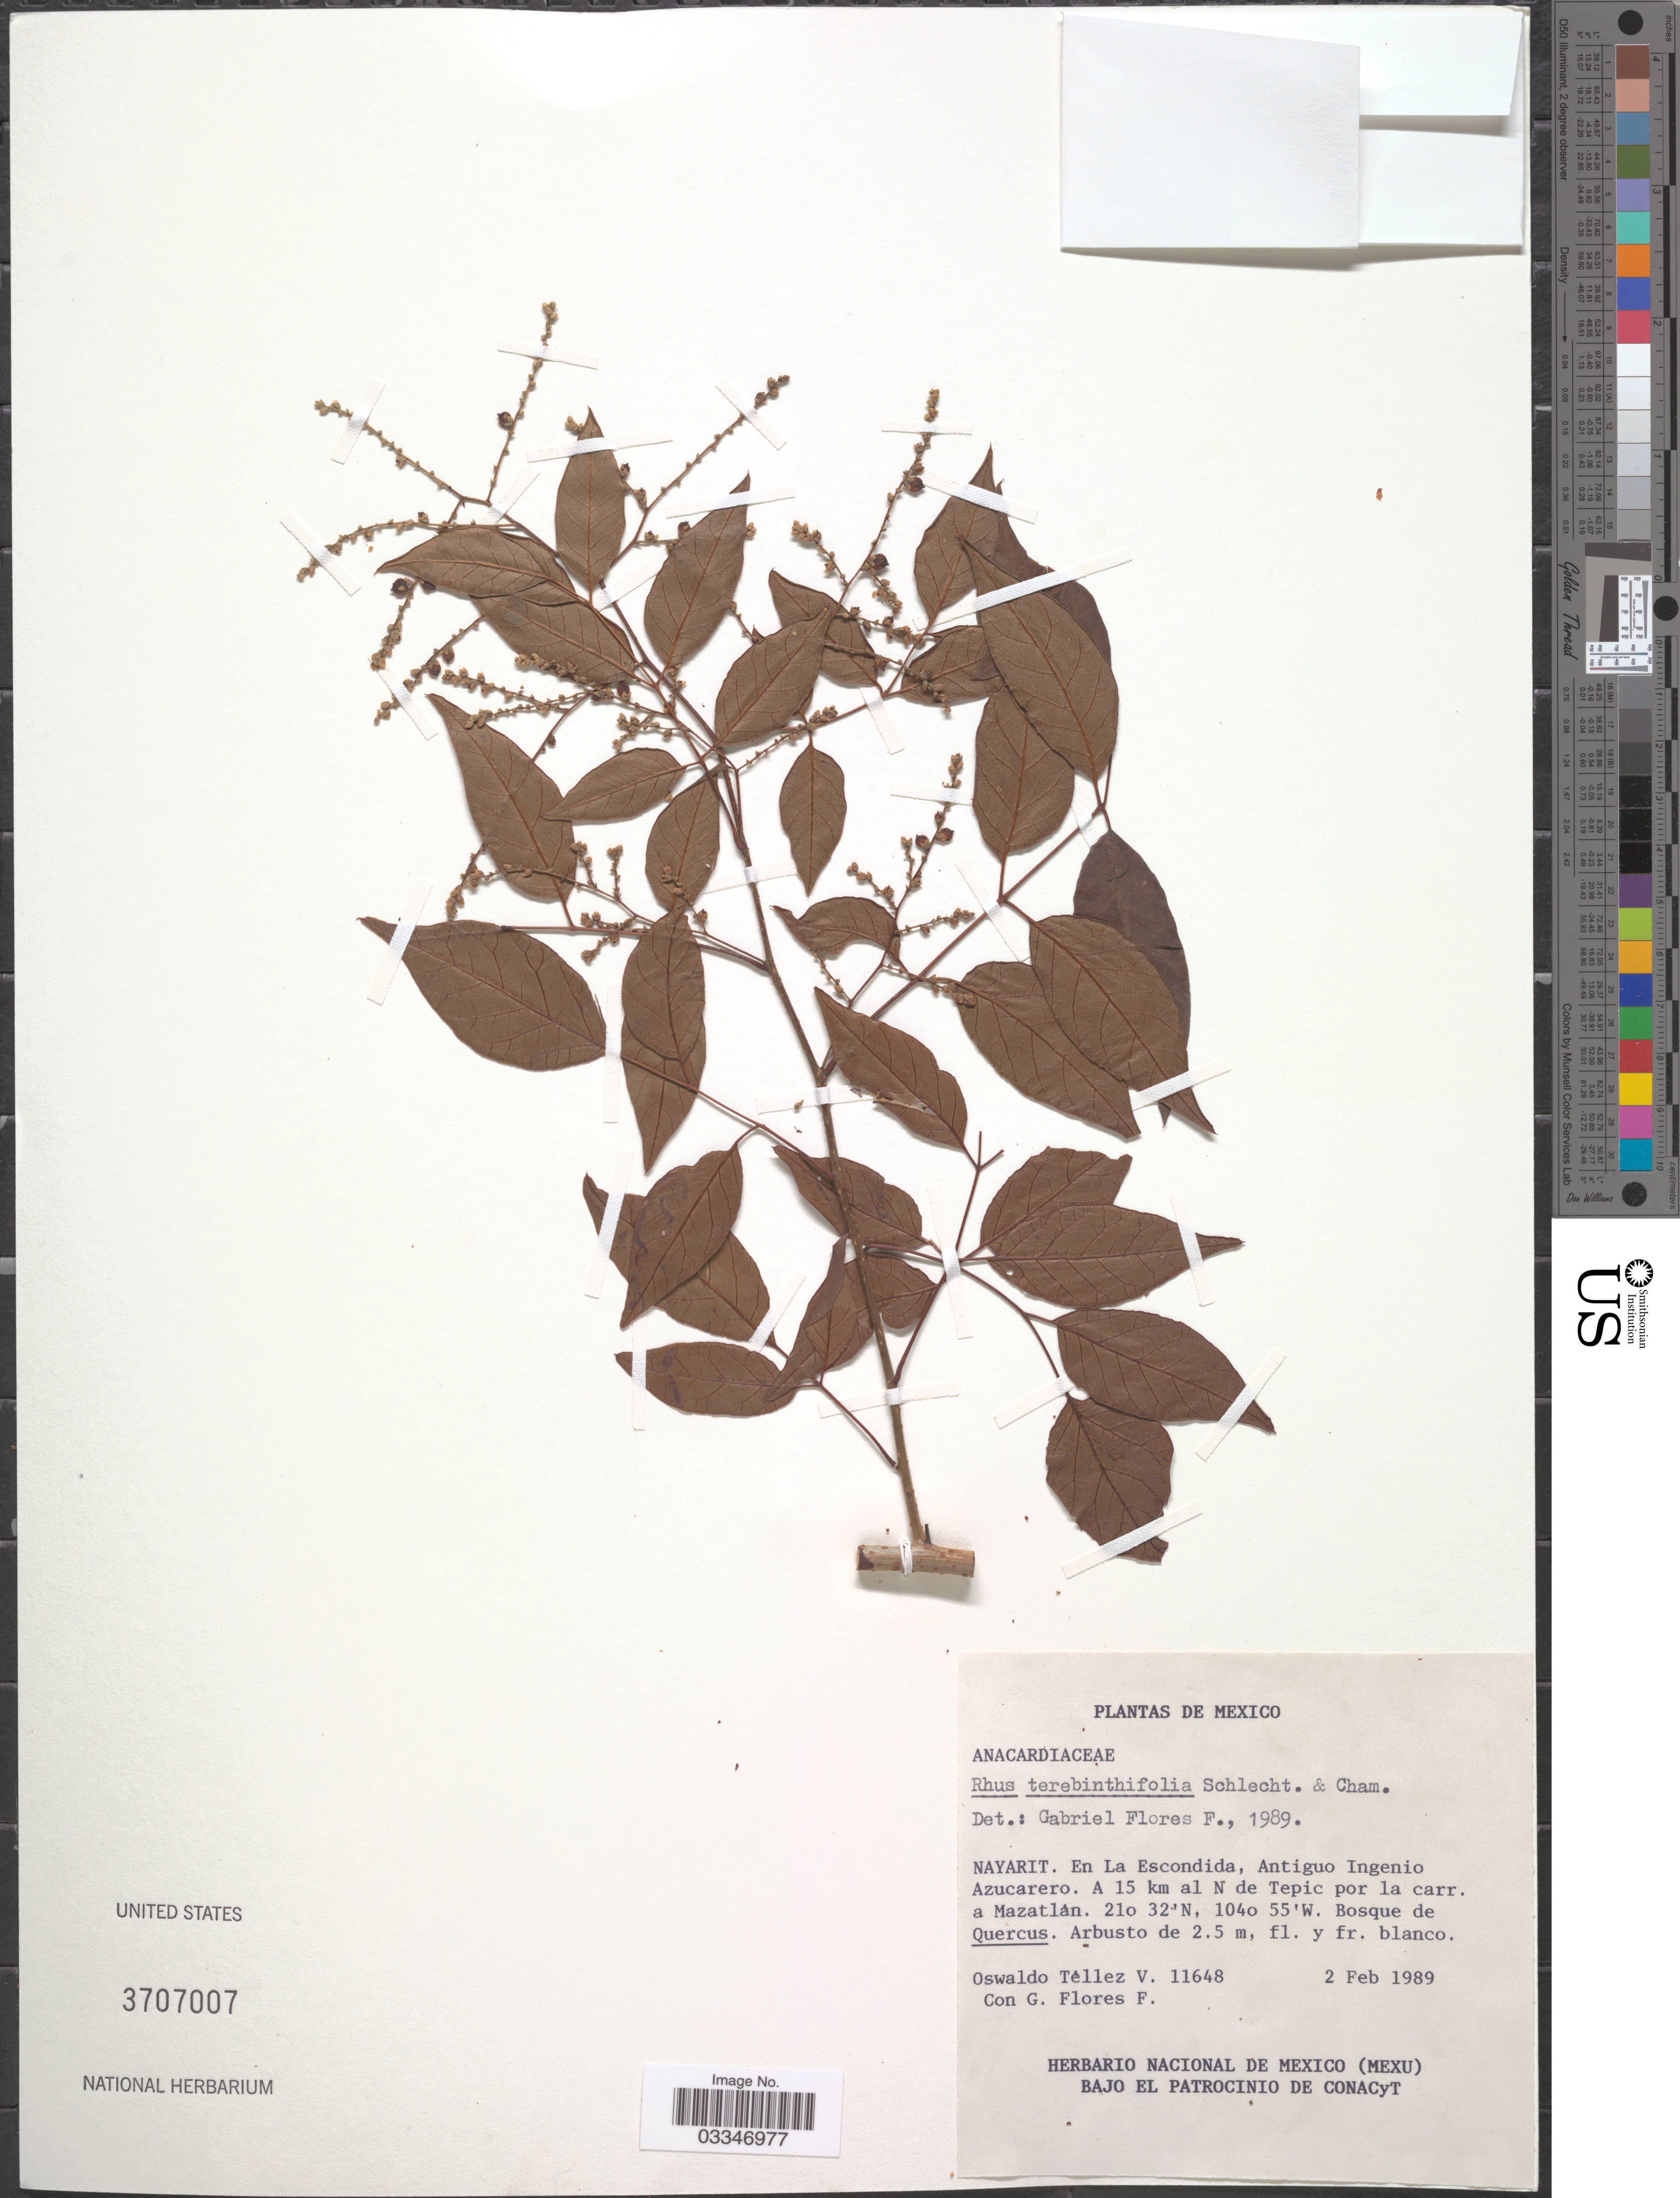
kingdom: Plantae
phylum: Tracheophyta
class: Magnoliopsida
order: Sapindales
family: Anacardiaceae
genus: Rhus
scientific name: Rhus terebinthifolia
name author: Schltdl. & Cham.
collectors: O. Téllez V. & G. Flores F.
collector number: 11648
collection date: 1989-02-02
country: Mexico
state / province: Nayarit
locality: En La Escondida, Antiguo Ingenio Azucarero. A 15 km al N de Tepic por la carr. a Mazatlan.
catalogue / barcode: US 3707007